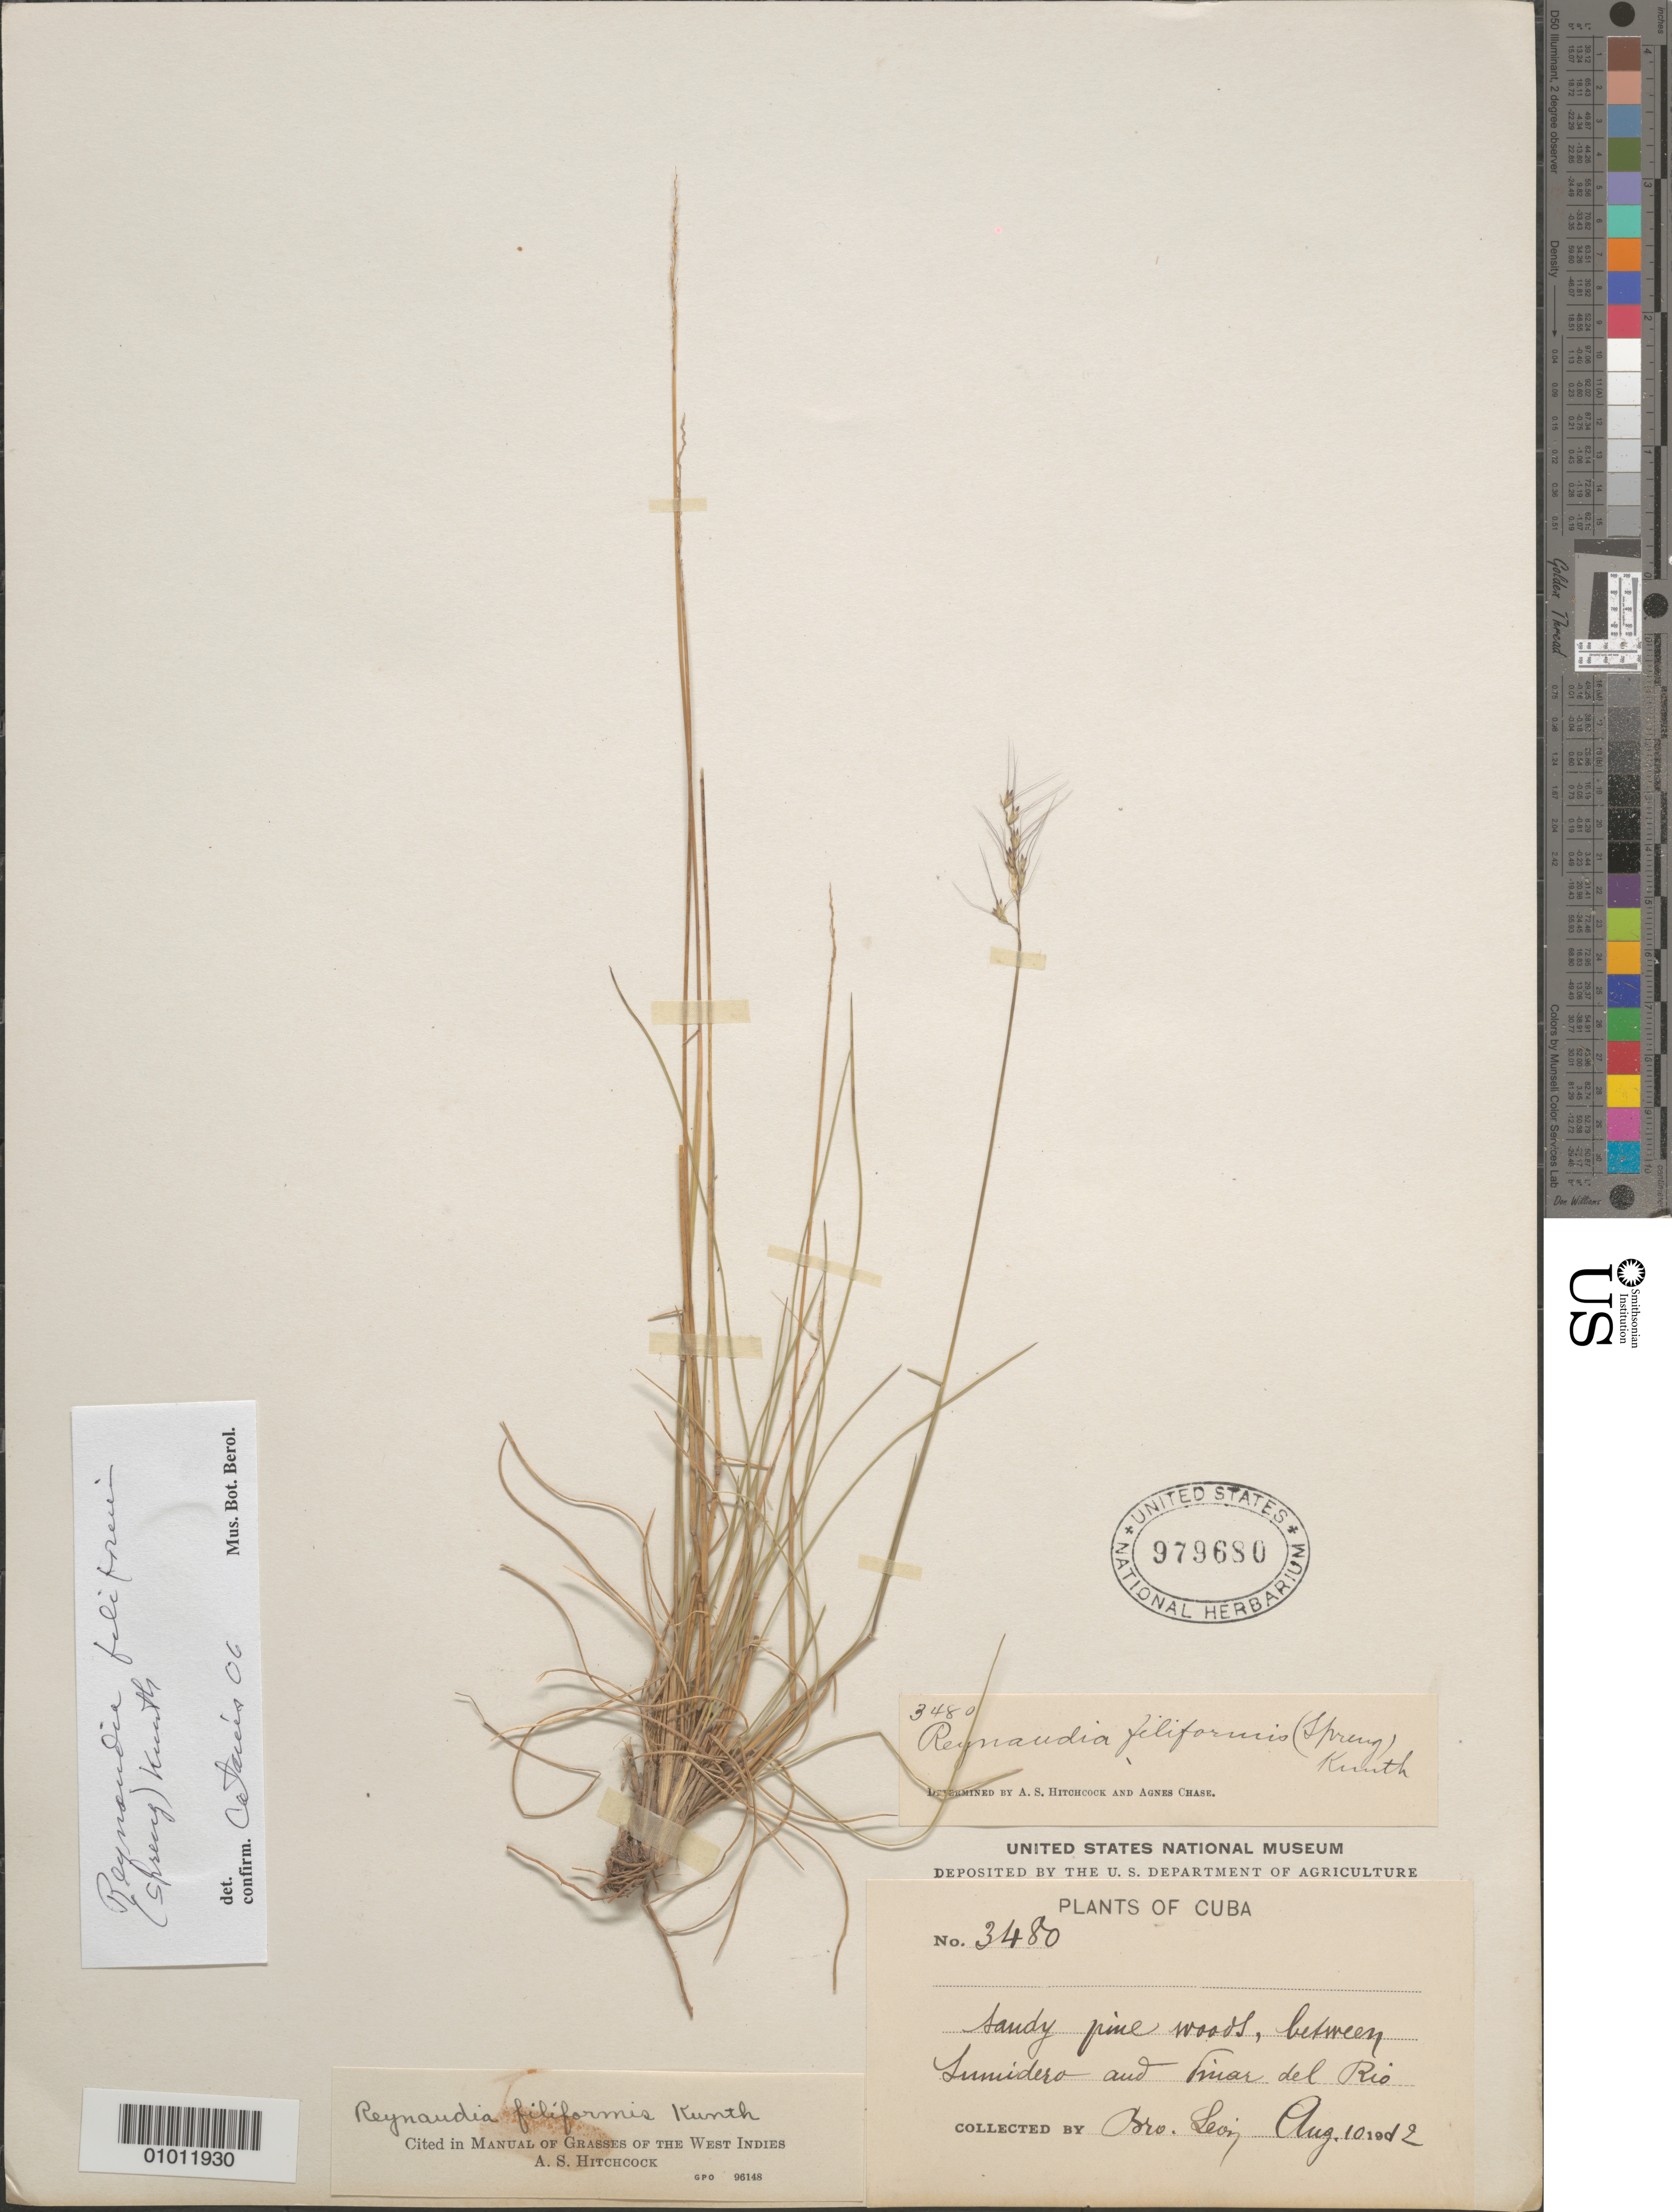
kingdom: Plantae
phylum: Tracheophyta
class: Liliopsida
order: Poales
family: Poaceae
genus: Reynaudia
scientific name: Reynaudia filiformis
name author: (Spreng. ex Schult.) Kunth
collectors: Bro. León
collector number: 3480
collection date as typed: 10 Aug 1912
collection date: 1912-08-10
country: Cuba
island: Cuba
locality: Sandy pine woods between Sumidero and Pinar del Rio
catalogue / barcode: US 979680